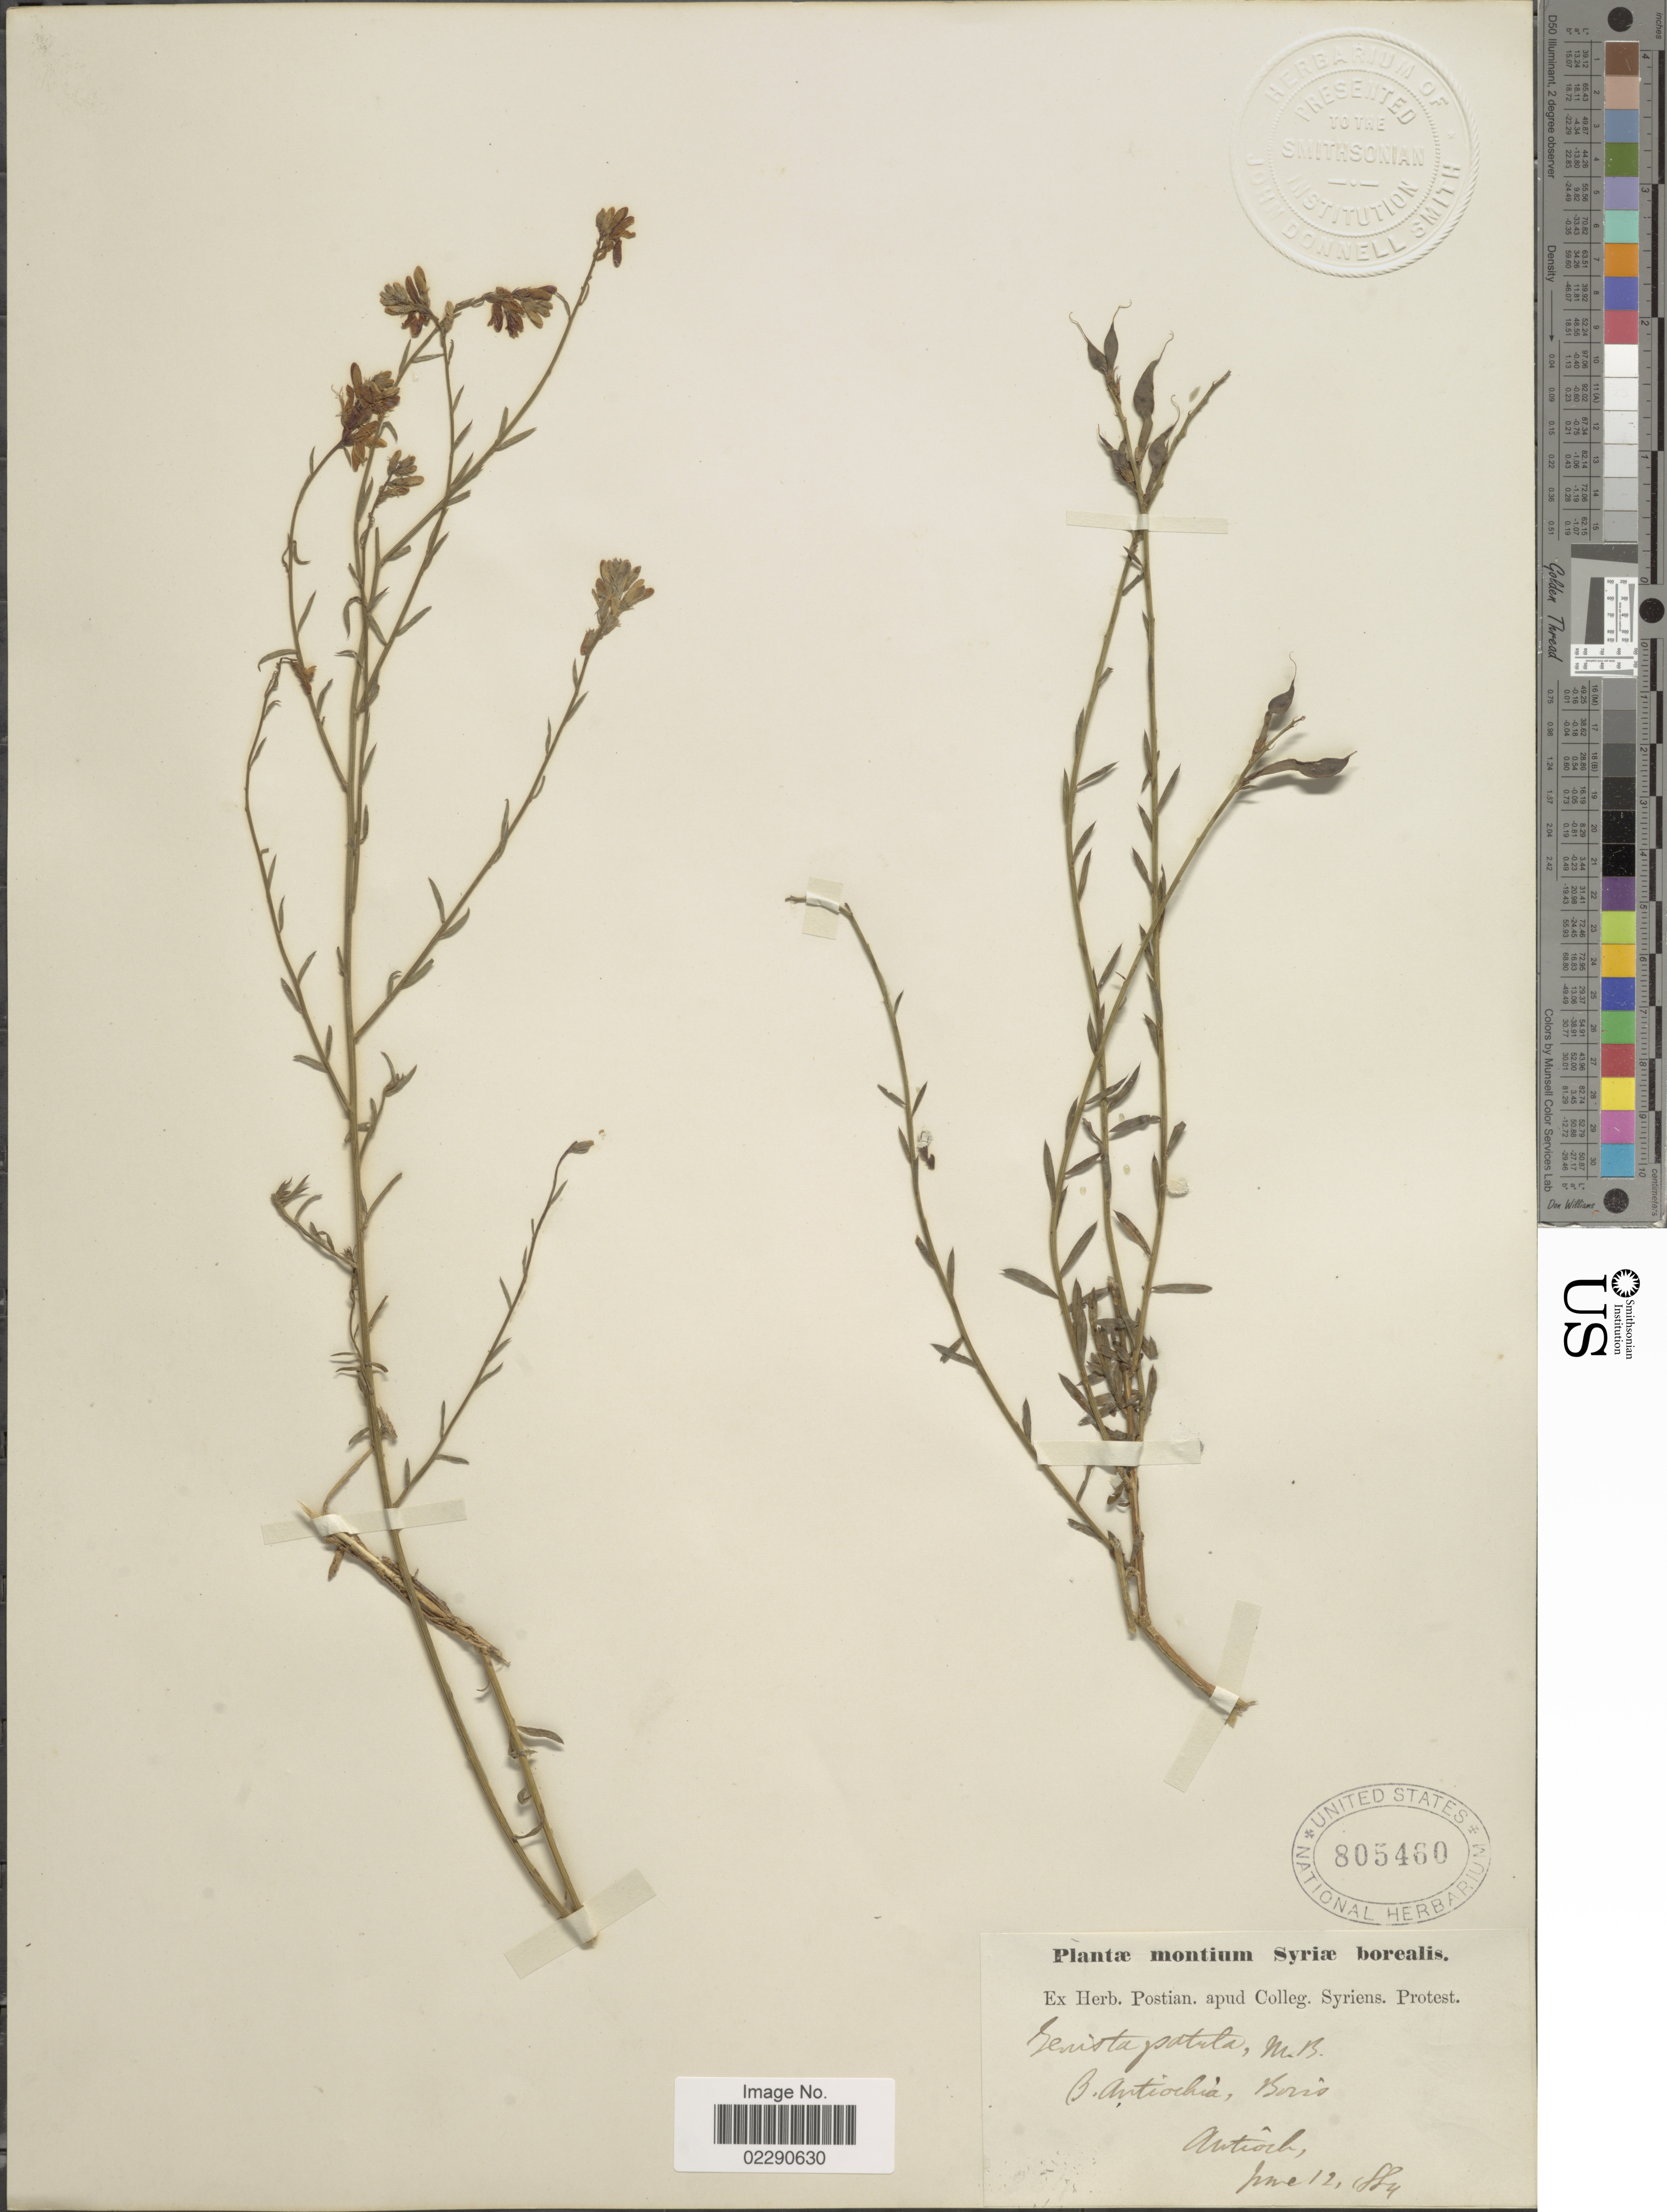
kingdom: Plantae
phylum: Tracheophyta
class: Magnoliopsida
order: Fabales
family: Fabaceae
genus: Genista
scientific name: Genista patula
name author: M. Bieb.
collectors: ex herb. Postian. apud Colleg. Syriens. Protest. USE "Fannie P. A. Shepard" (10308853) AS PRIMARY COLLECTOR INSTEAD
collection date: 1884-06-12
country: Syria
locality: Montium Syriae borealis, Antioch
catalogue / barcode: US 805460